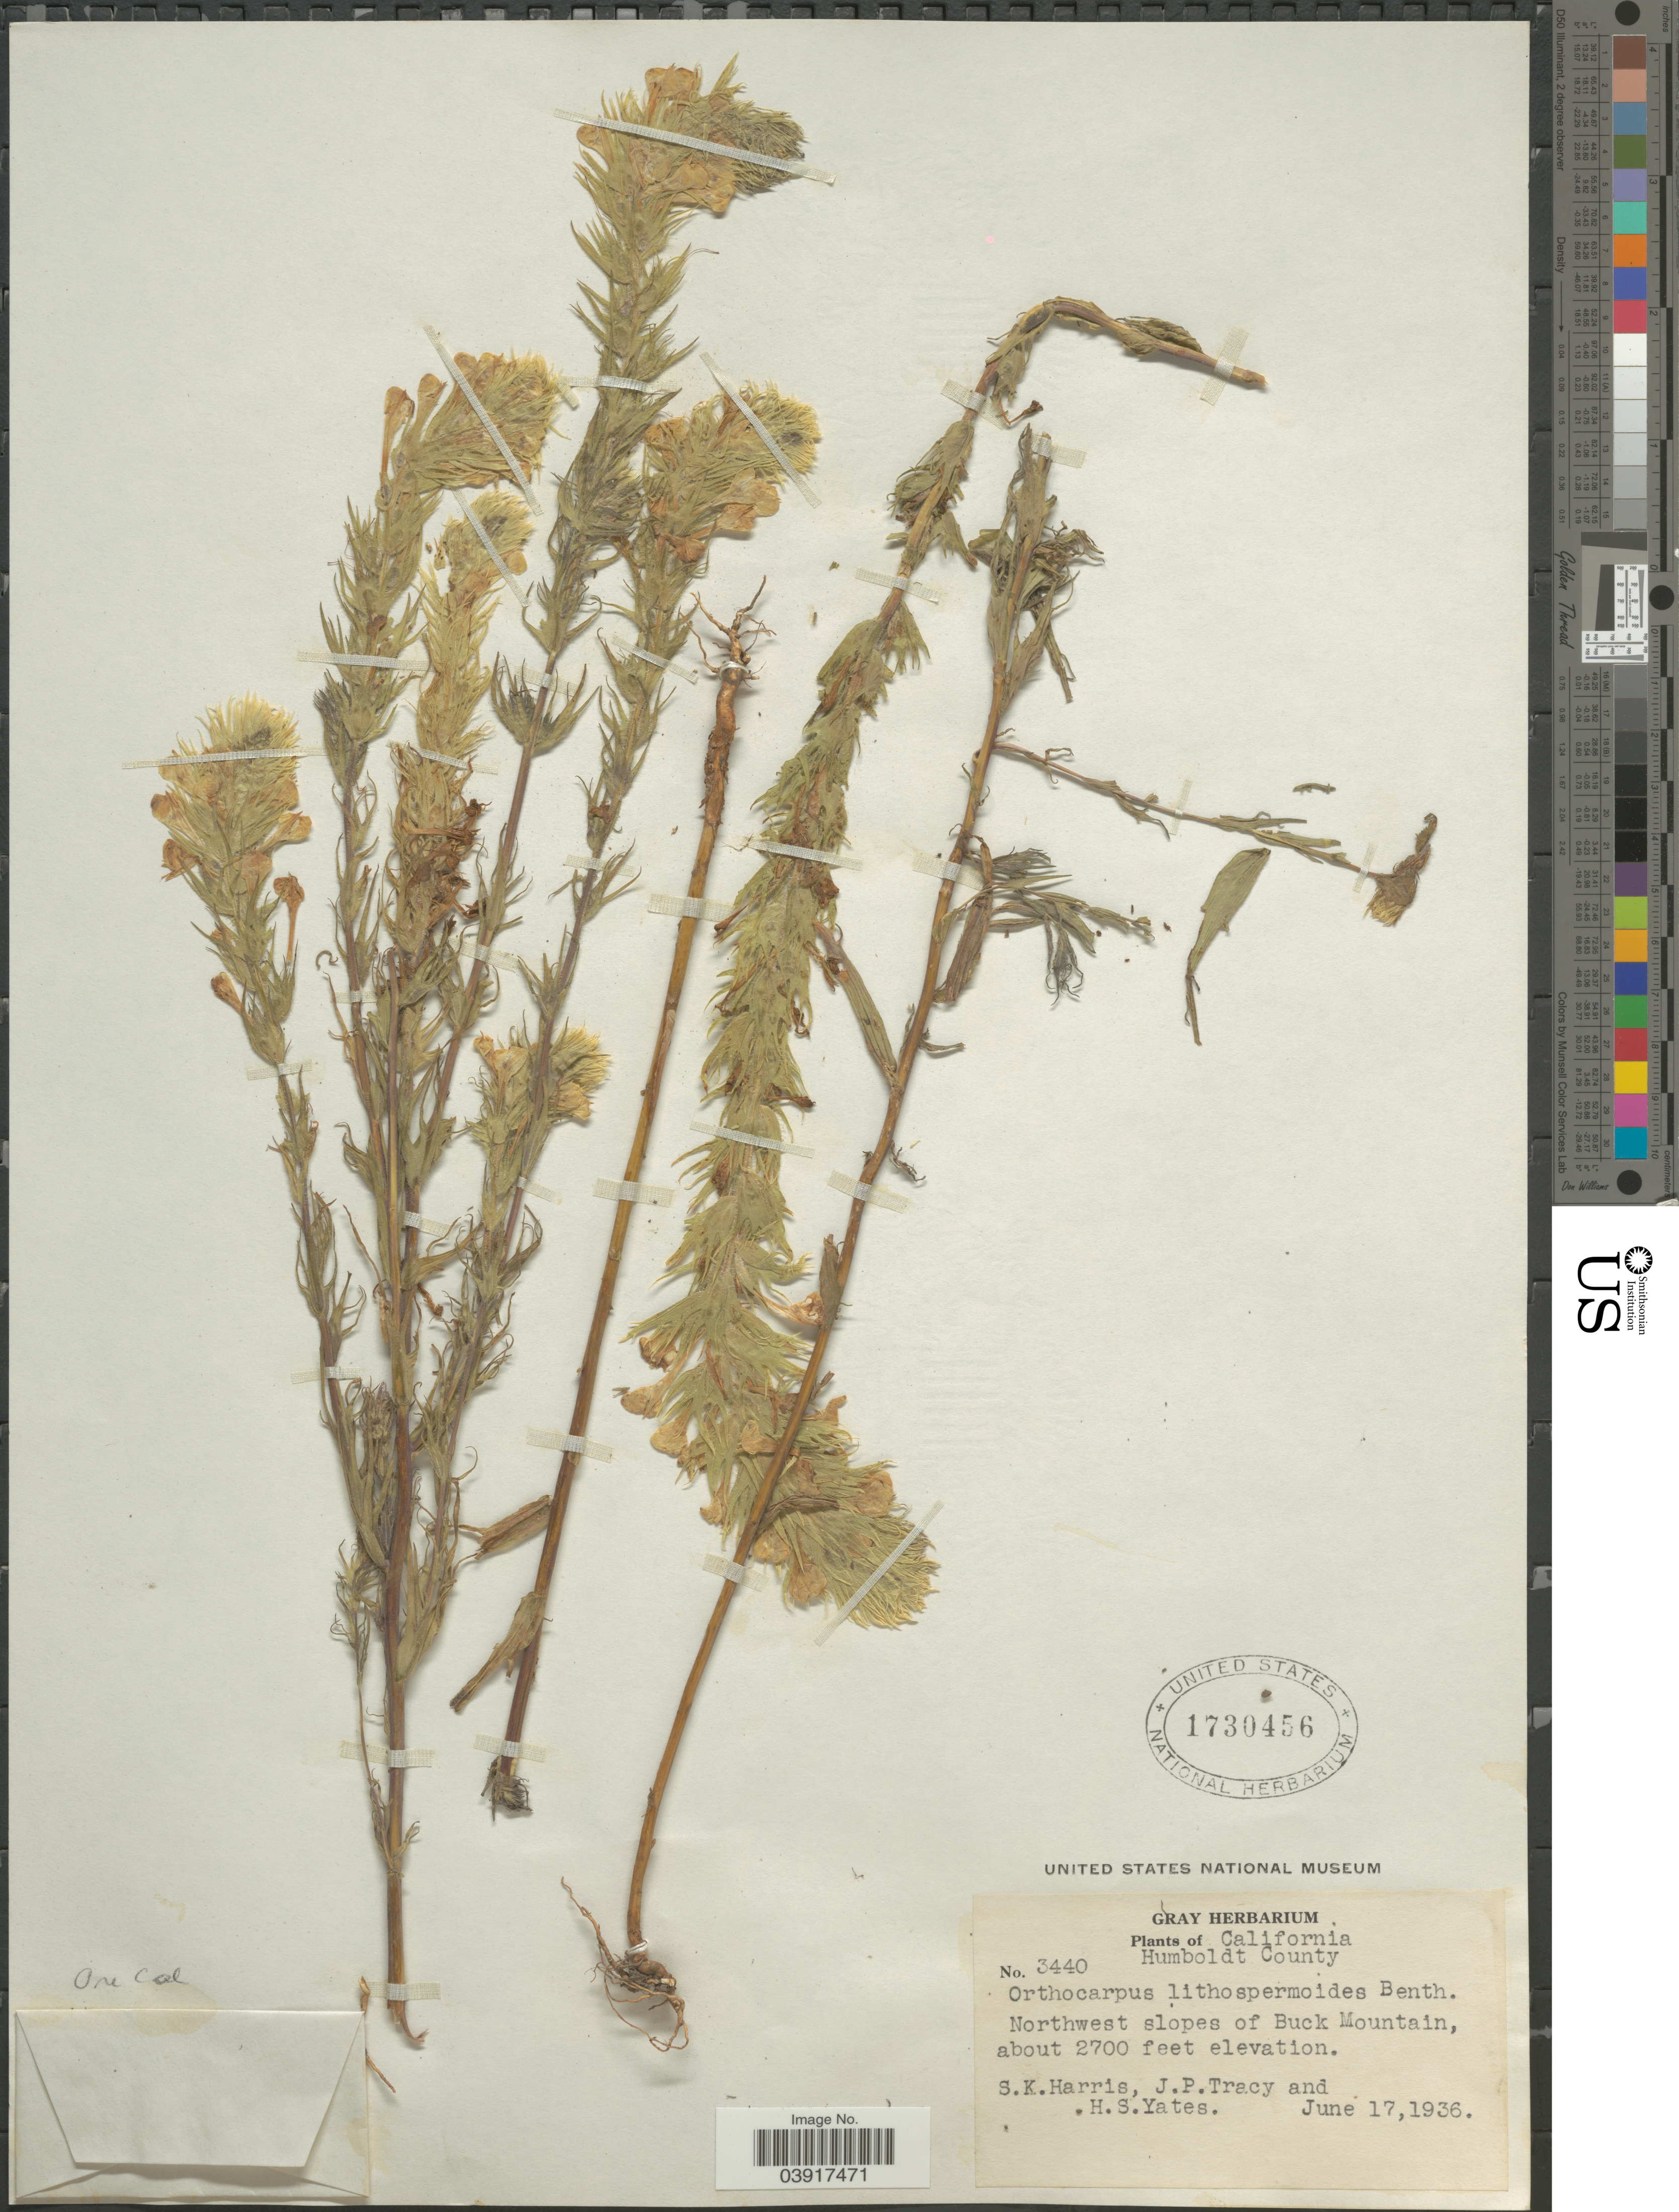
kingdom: Plantae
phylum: Tracheophyta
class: Magnoliopsida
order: Lamiales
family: Orobanchaceae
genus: Orthocarpus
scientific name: Orthocarpus lithospermoides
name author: Benth.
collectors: S. K. Harris, J. Tracy & H. S. Yates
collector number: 3440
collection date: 1936-06-17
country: United States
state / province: California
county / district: Humboldt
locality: Humboldt County. Northwest slopes of Buck Mountain.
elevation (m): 823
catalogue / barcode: US 1730456